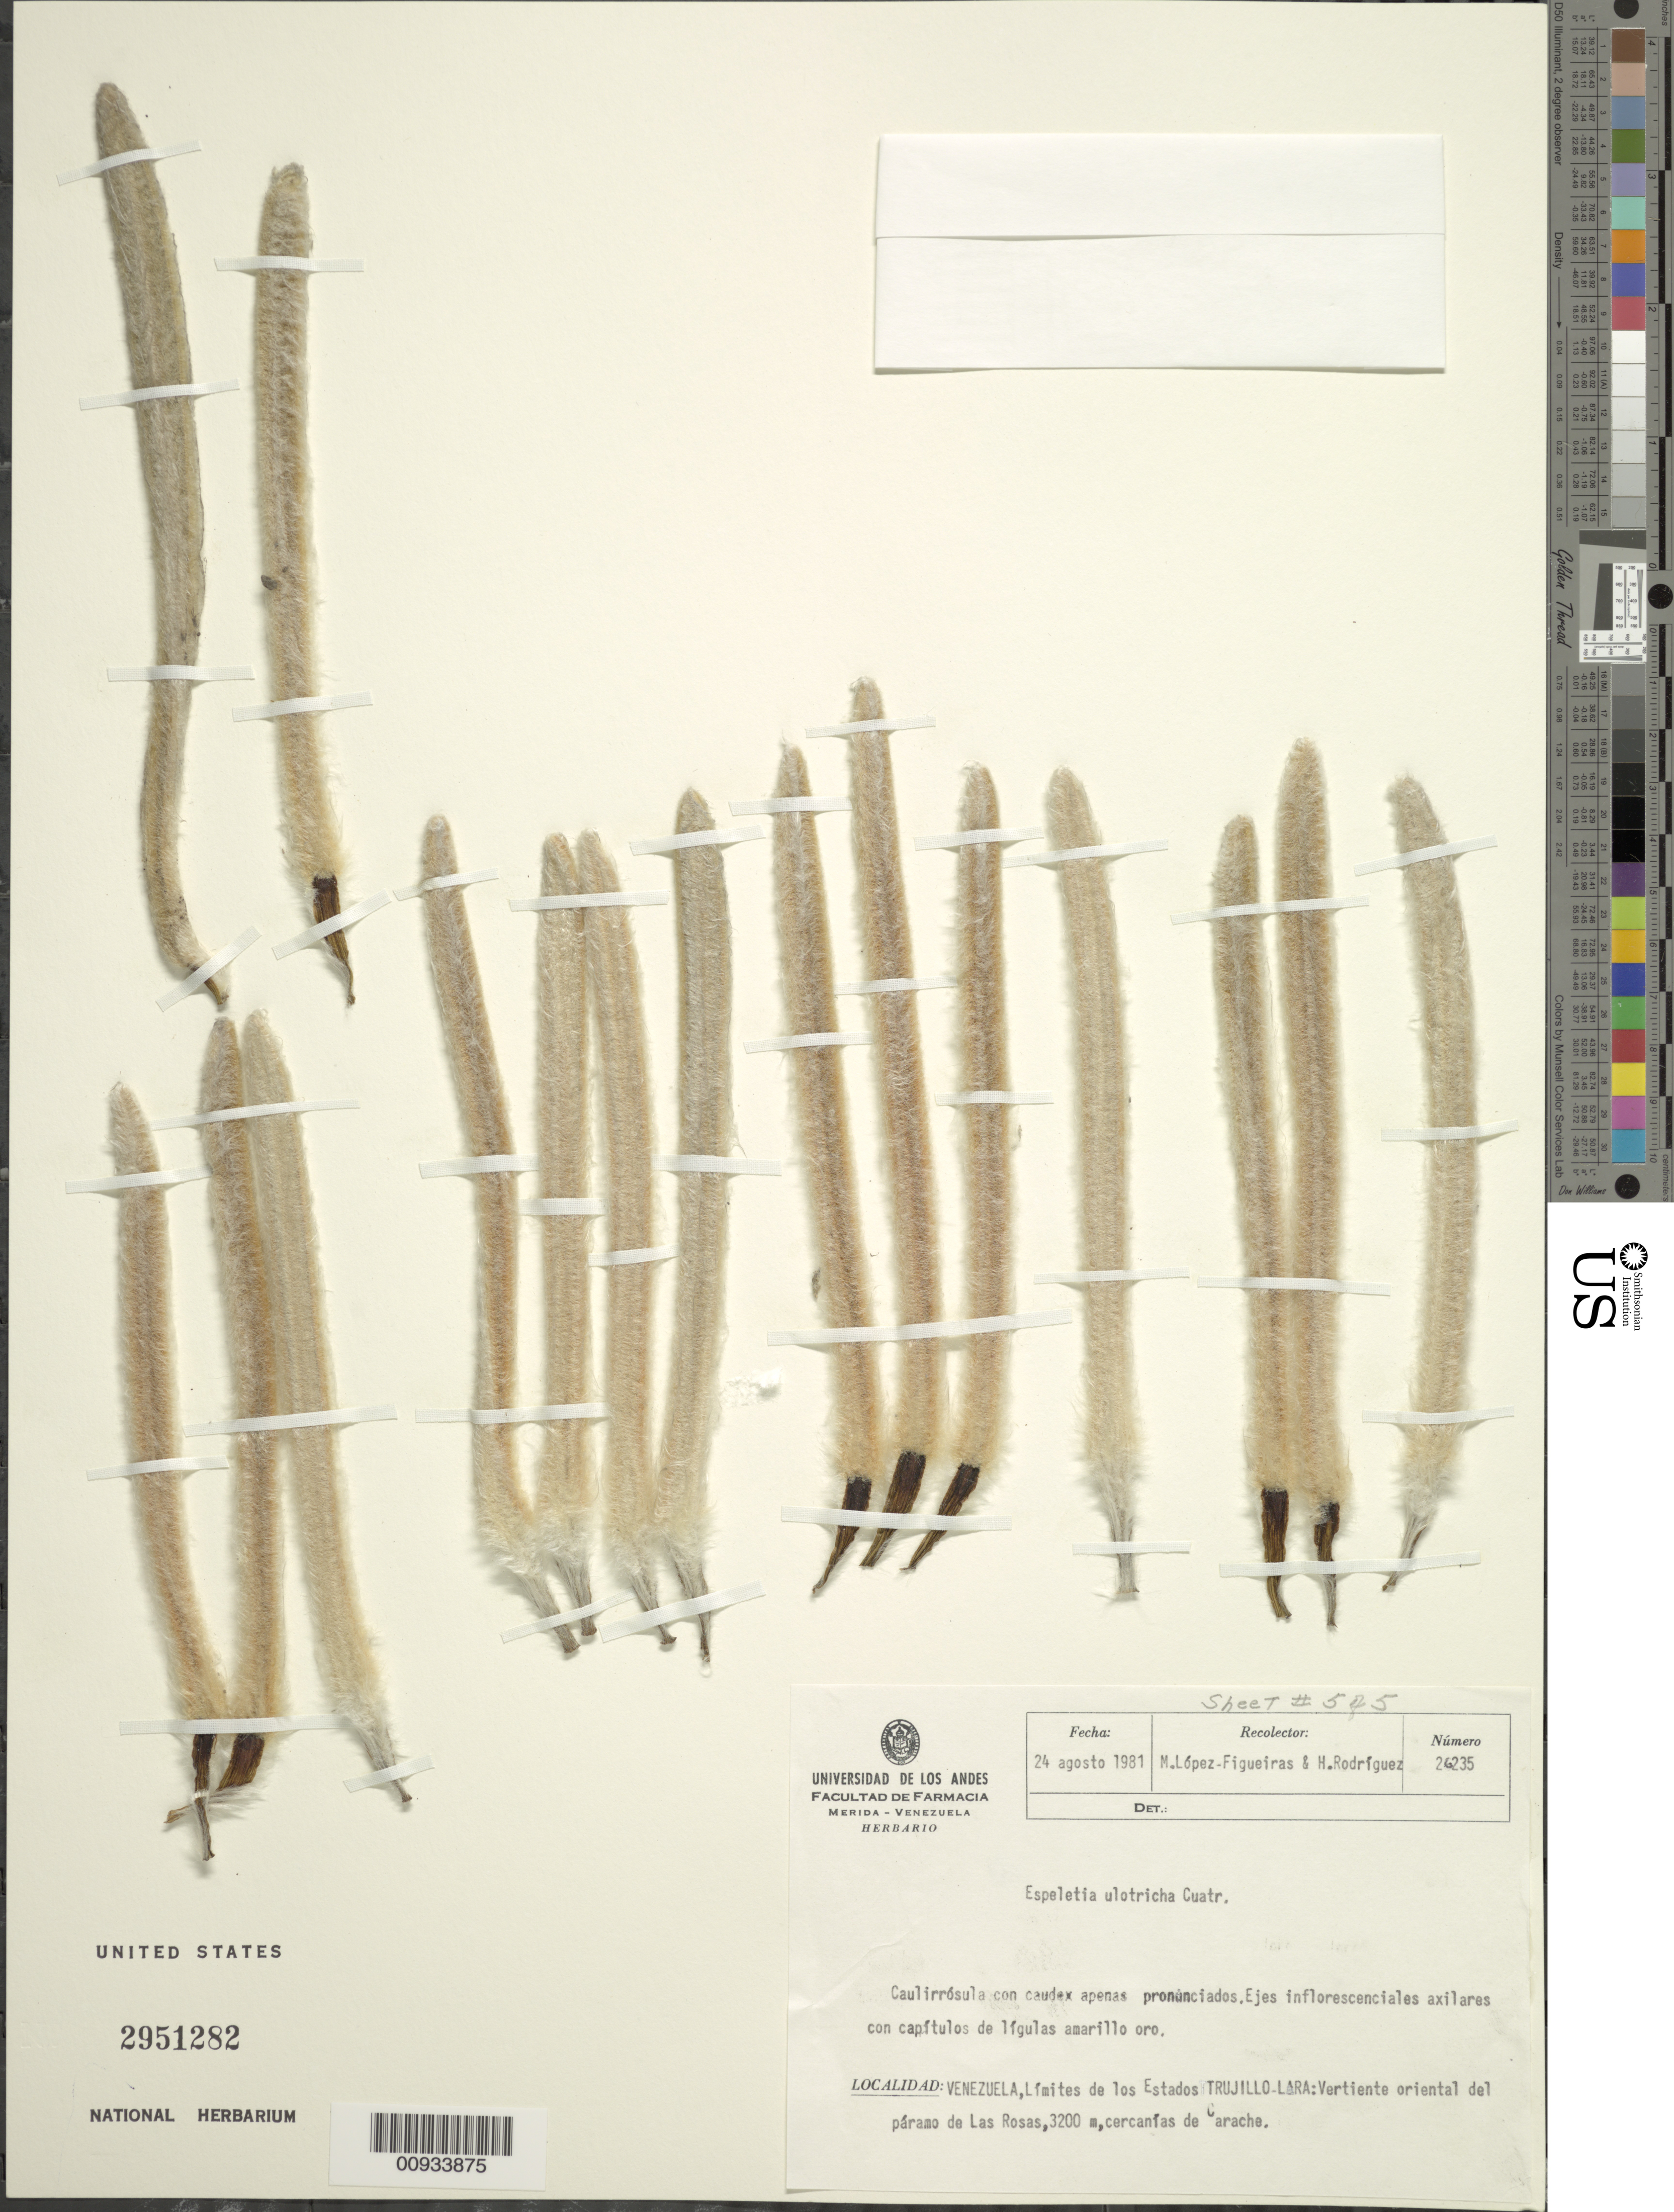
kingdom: Plantae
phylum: Tracheophyta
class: Magnoliopsida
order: Asterales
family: Asteraceae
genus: Espeletia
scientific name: Espeletia ulotricha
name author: Cuatrec.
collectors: M. López Figueiras & H. Rodríguez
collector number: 26235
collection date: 1981-08-24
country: Venezuela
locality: Limites de los Estados Trujillo-Lara, Vertiente Oriental del paramo de Las Rosas, cercanias de Carache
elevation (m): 3200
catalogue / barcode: US 2951282